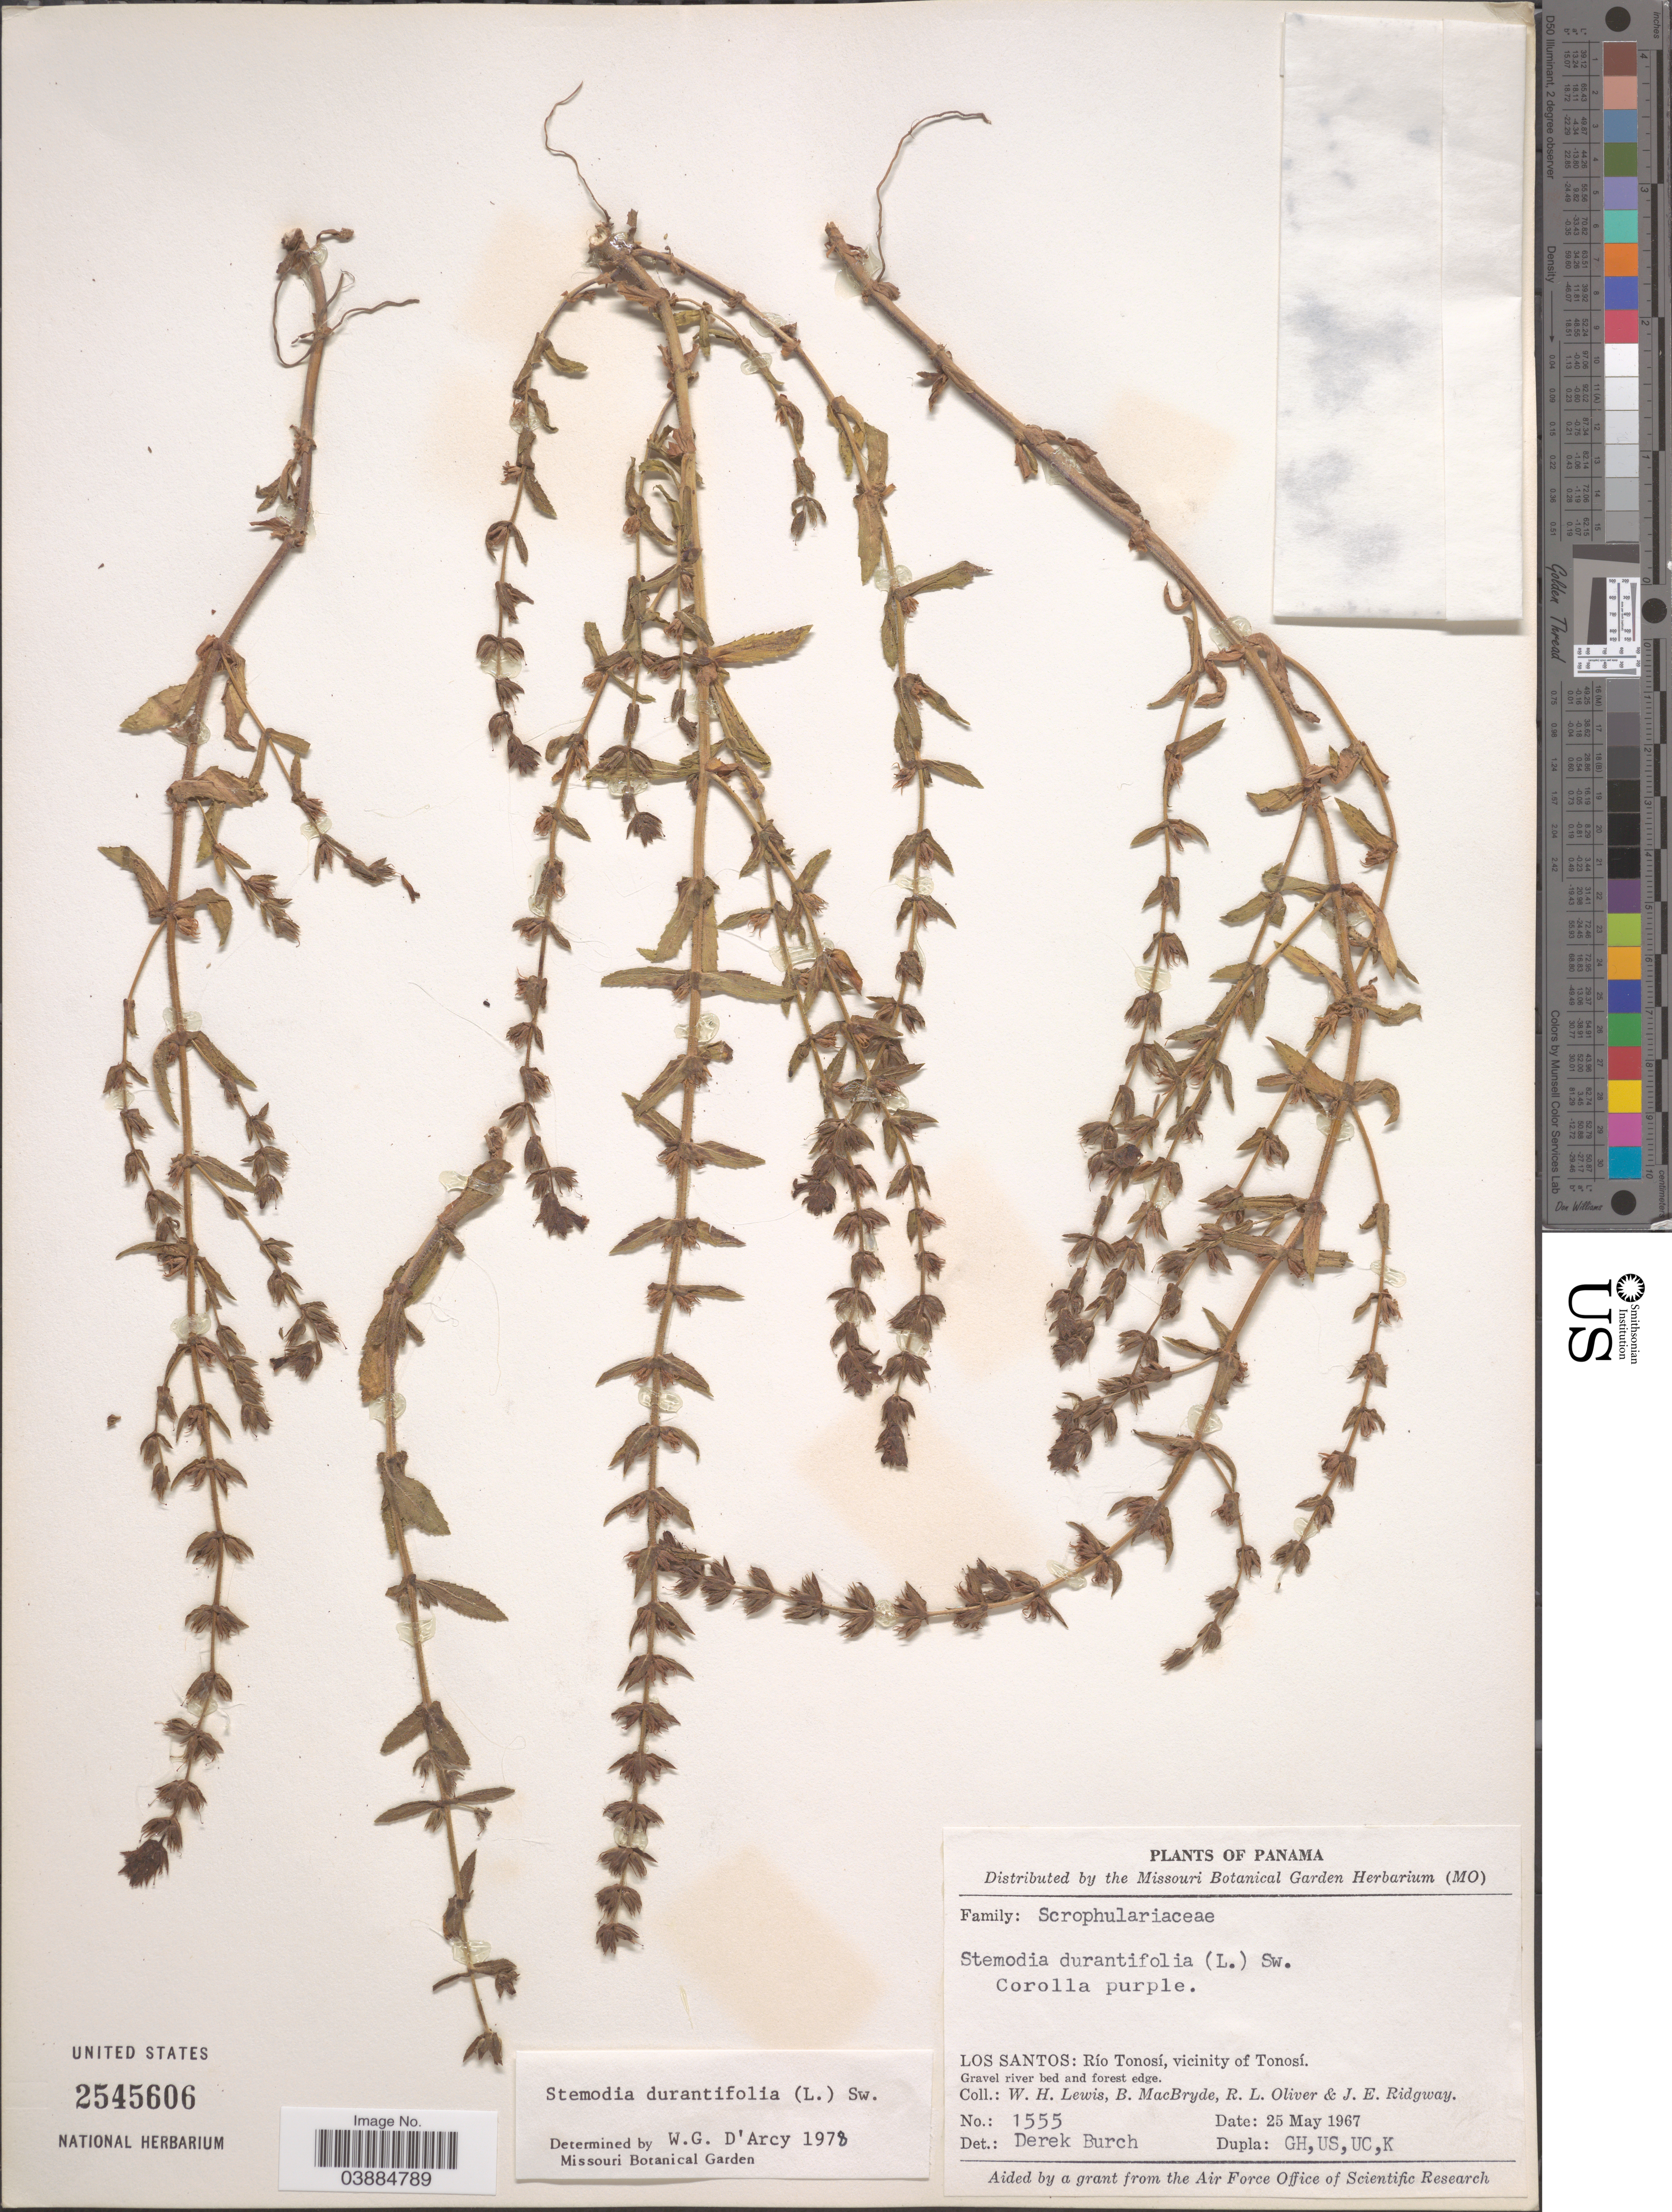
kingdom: Plantae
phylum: Tracheophyta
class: Magnoliopsida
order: Lamiales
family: Plantaginaceae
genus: Stemodia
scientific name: Stemodia durantifolia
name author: (L.) Sw.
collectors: W. H. Lewis, B. MacBryde, R. Oliver & J. Ridgway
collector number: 1555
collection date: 1967-05-25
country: Panama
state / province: Los Santos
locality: Río Tonosí, vicinity of Tonosí. Gravel river bed and forest edge.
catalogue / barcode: US 2545606